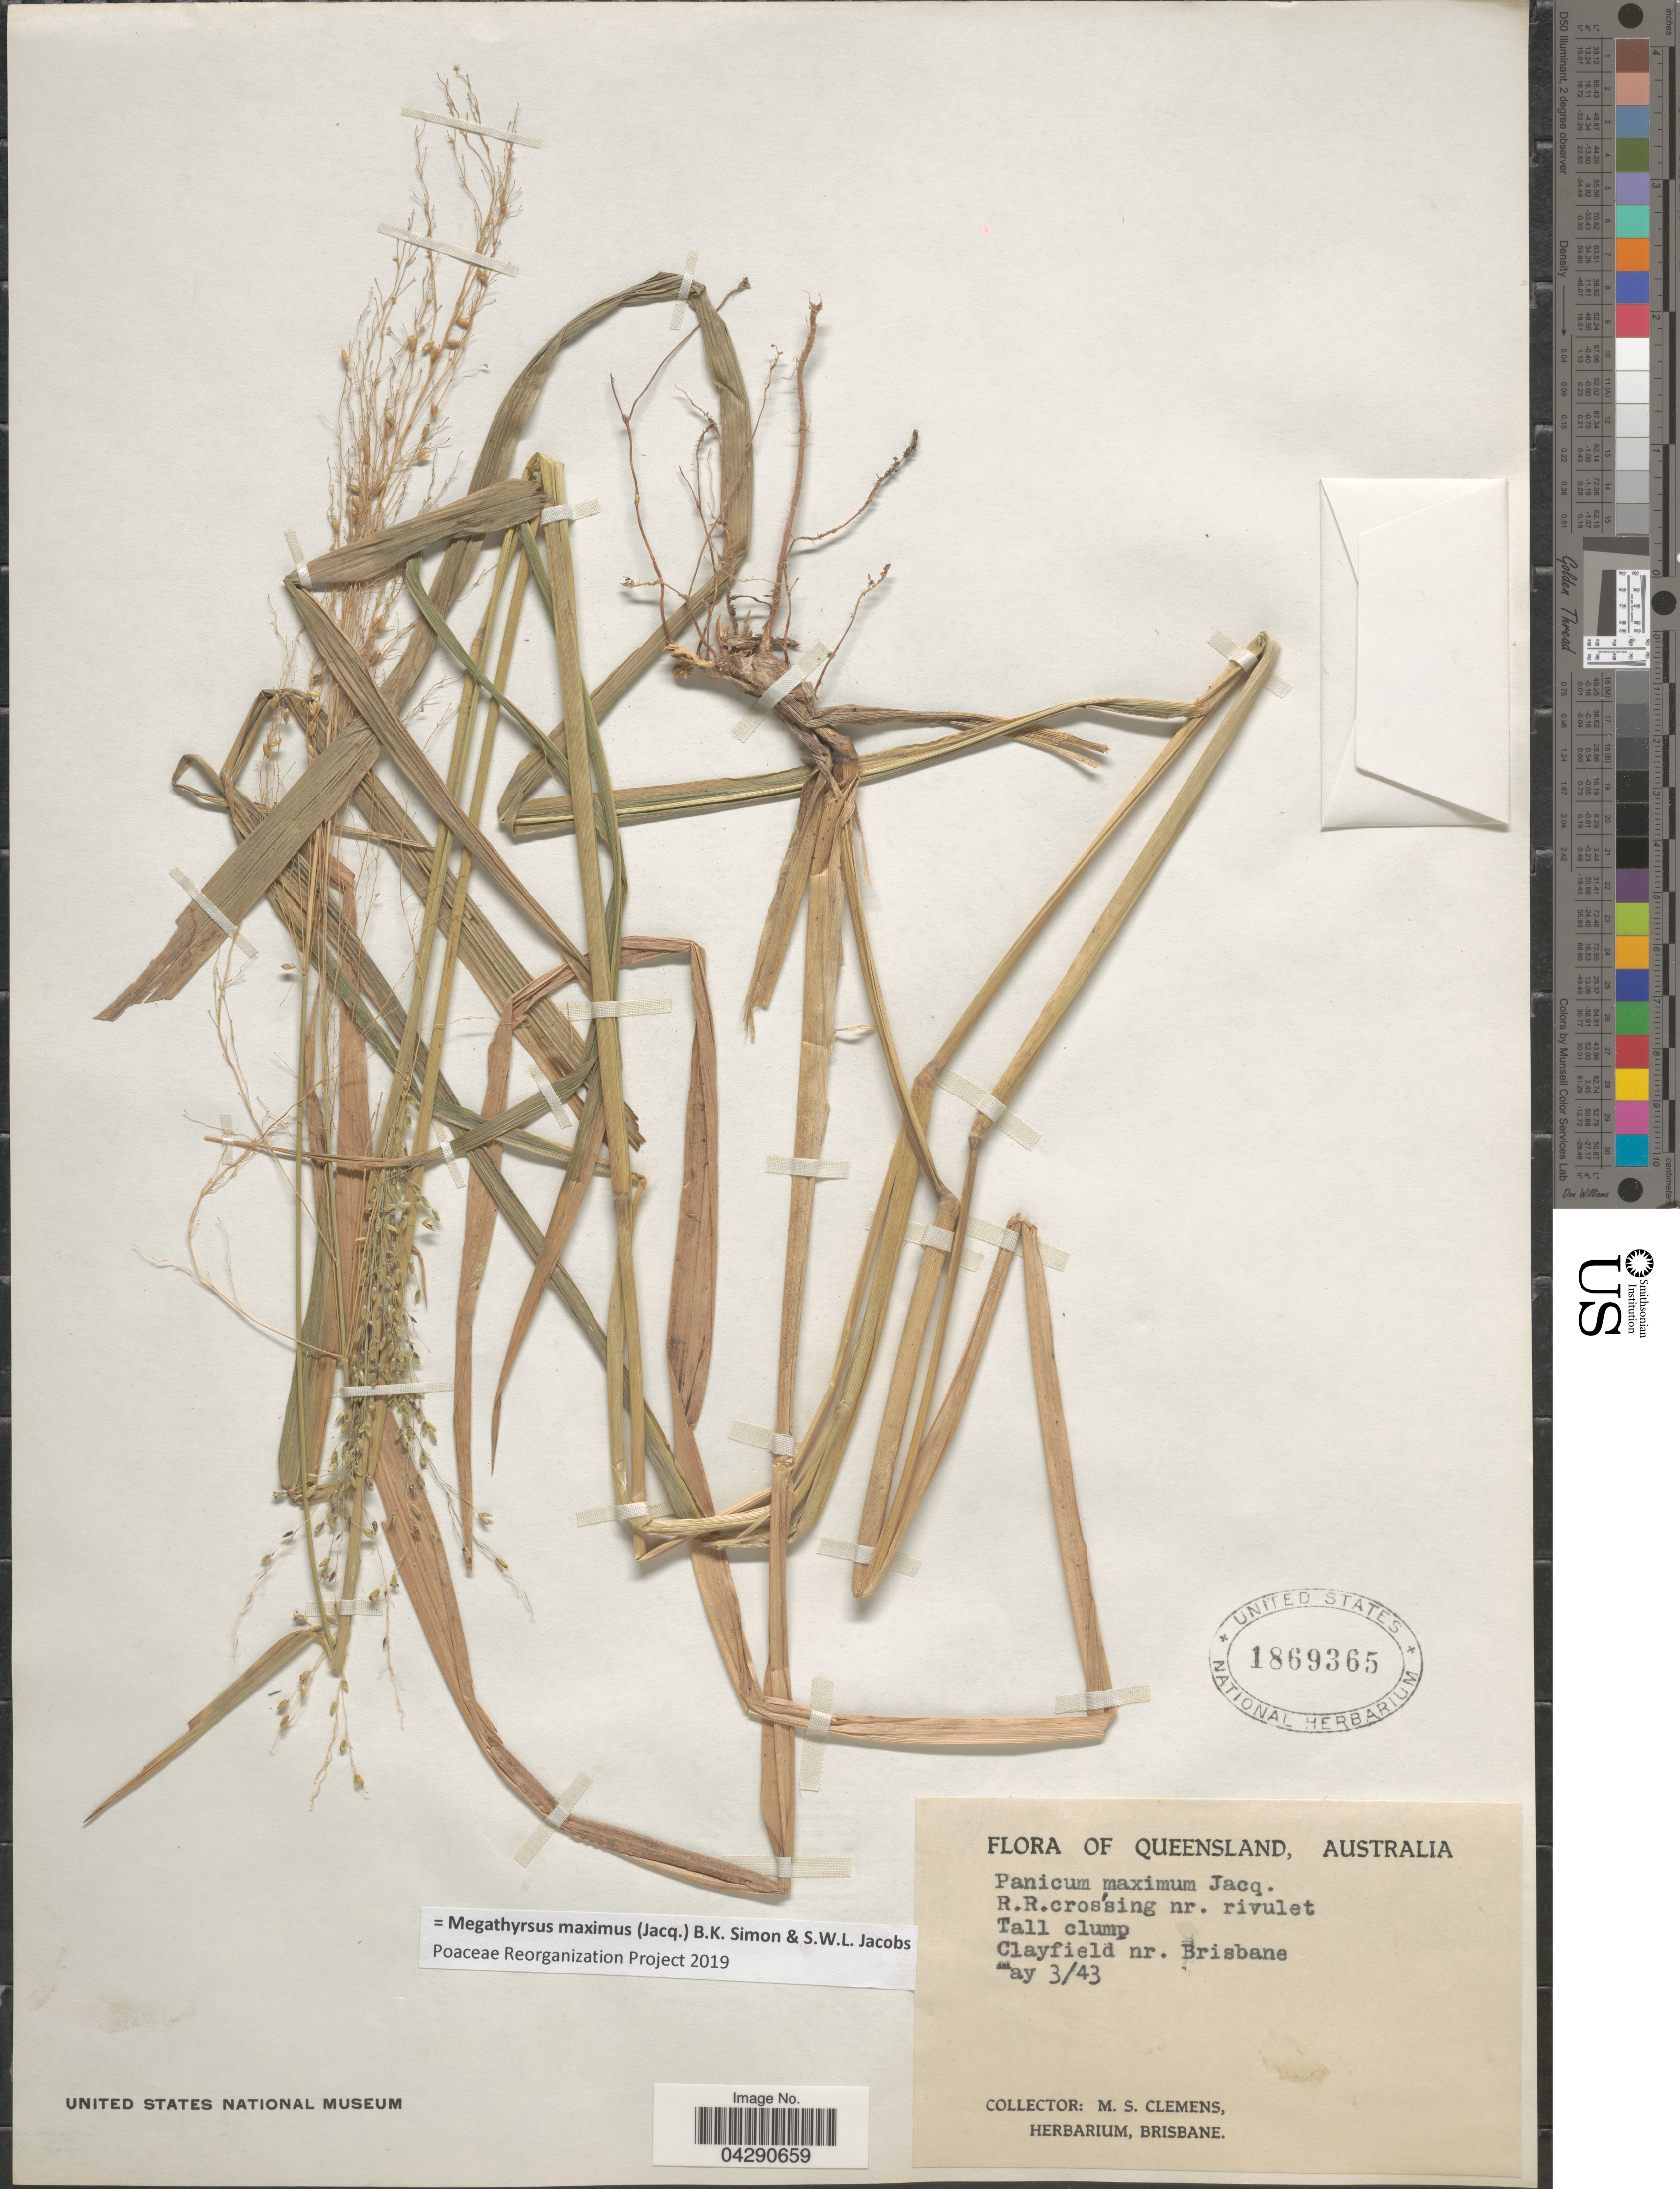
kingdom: Plantae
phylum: Tracheophyta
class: Liliopsida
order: Poales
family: Poaceae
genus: Megathyrsus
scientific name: Megathyrsus maximus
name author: (Jacq.) B.K. Simon & S.W.L. Jacobs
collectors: M. S. Clemens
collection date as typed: Transcribed d/m/y: 3/5/43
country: Australia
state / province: Queensland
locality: R.R. crossing nr. rivulet. Tall clump. Clayfield nr. Brisbane.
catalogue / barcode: US 1869365